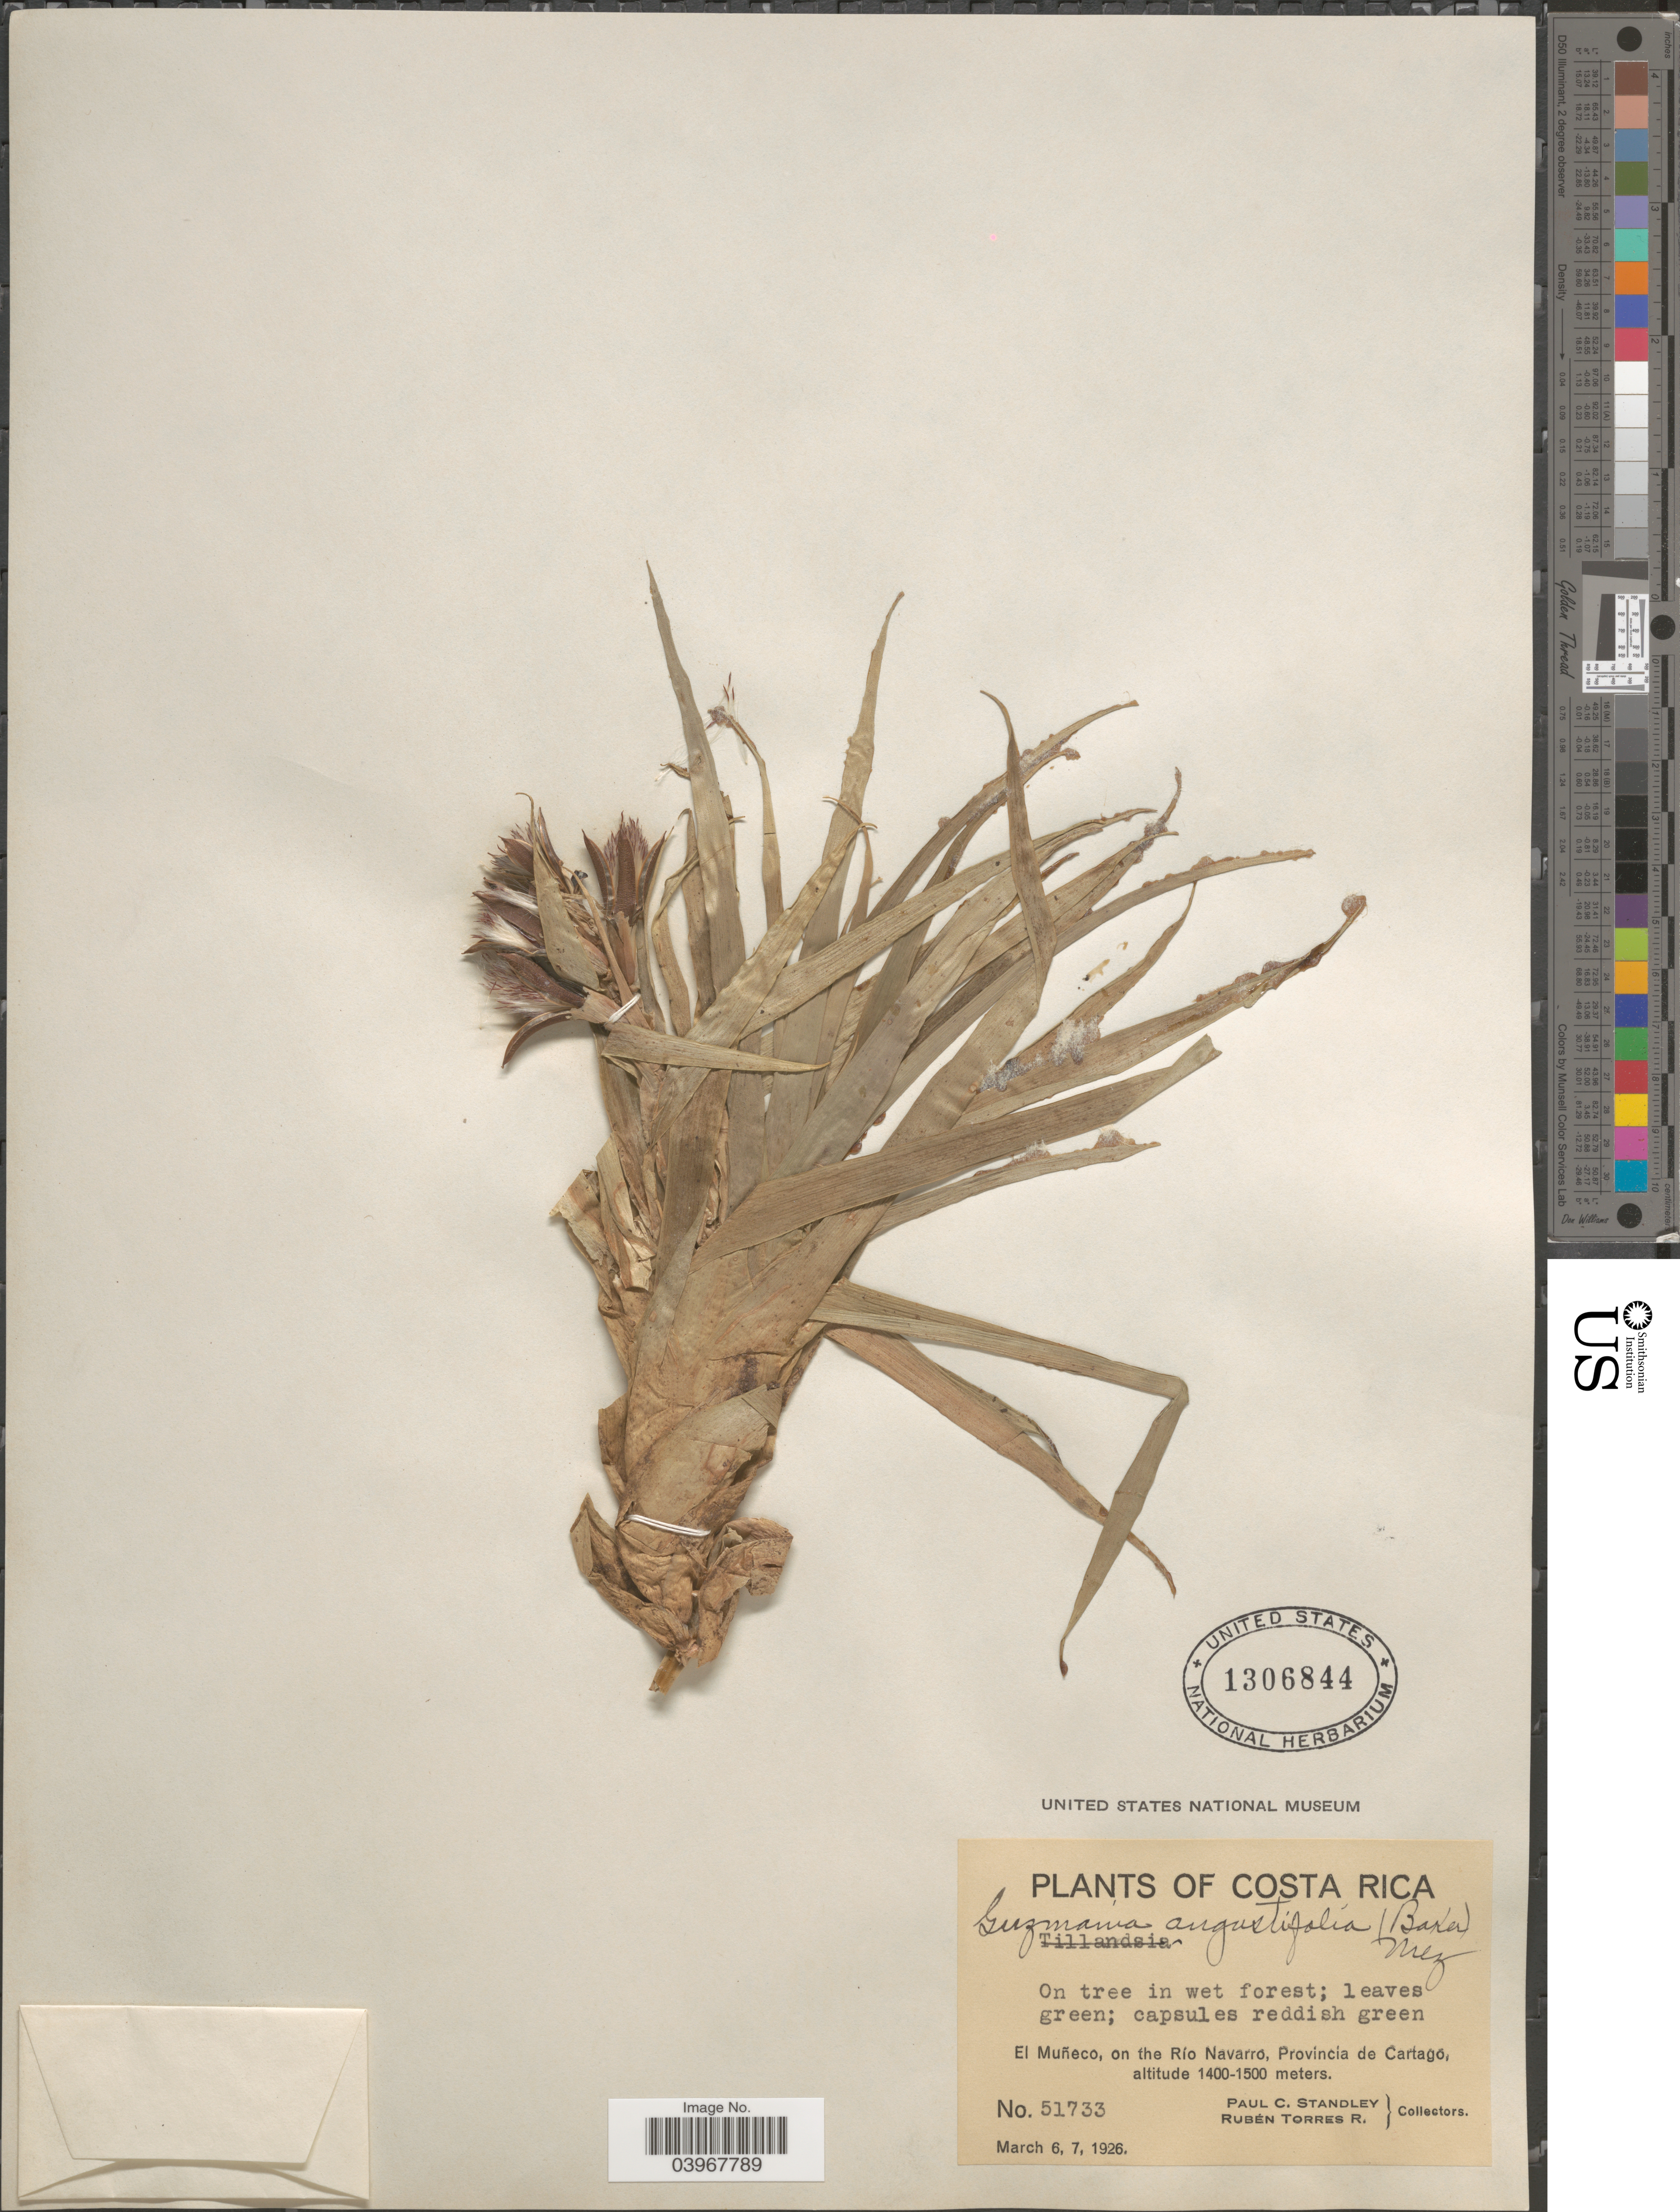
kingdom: Plantae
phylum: Tracheophyta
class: Liliopsida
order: Poales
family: Bromeliaceae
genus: Guzmania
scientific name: Guzmania angustifolia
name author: (Baker) Wittm.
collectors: P. C. Standley & R. Torres Rojas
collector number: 51733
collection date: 1926-03-06/1926-03-07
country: Costa Rica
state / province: Cartago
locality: El Muñeco, on the Río Navarro.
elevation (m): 1400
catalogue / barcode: US 1306844